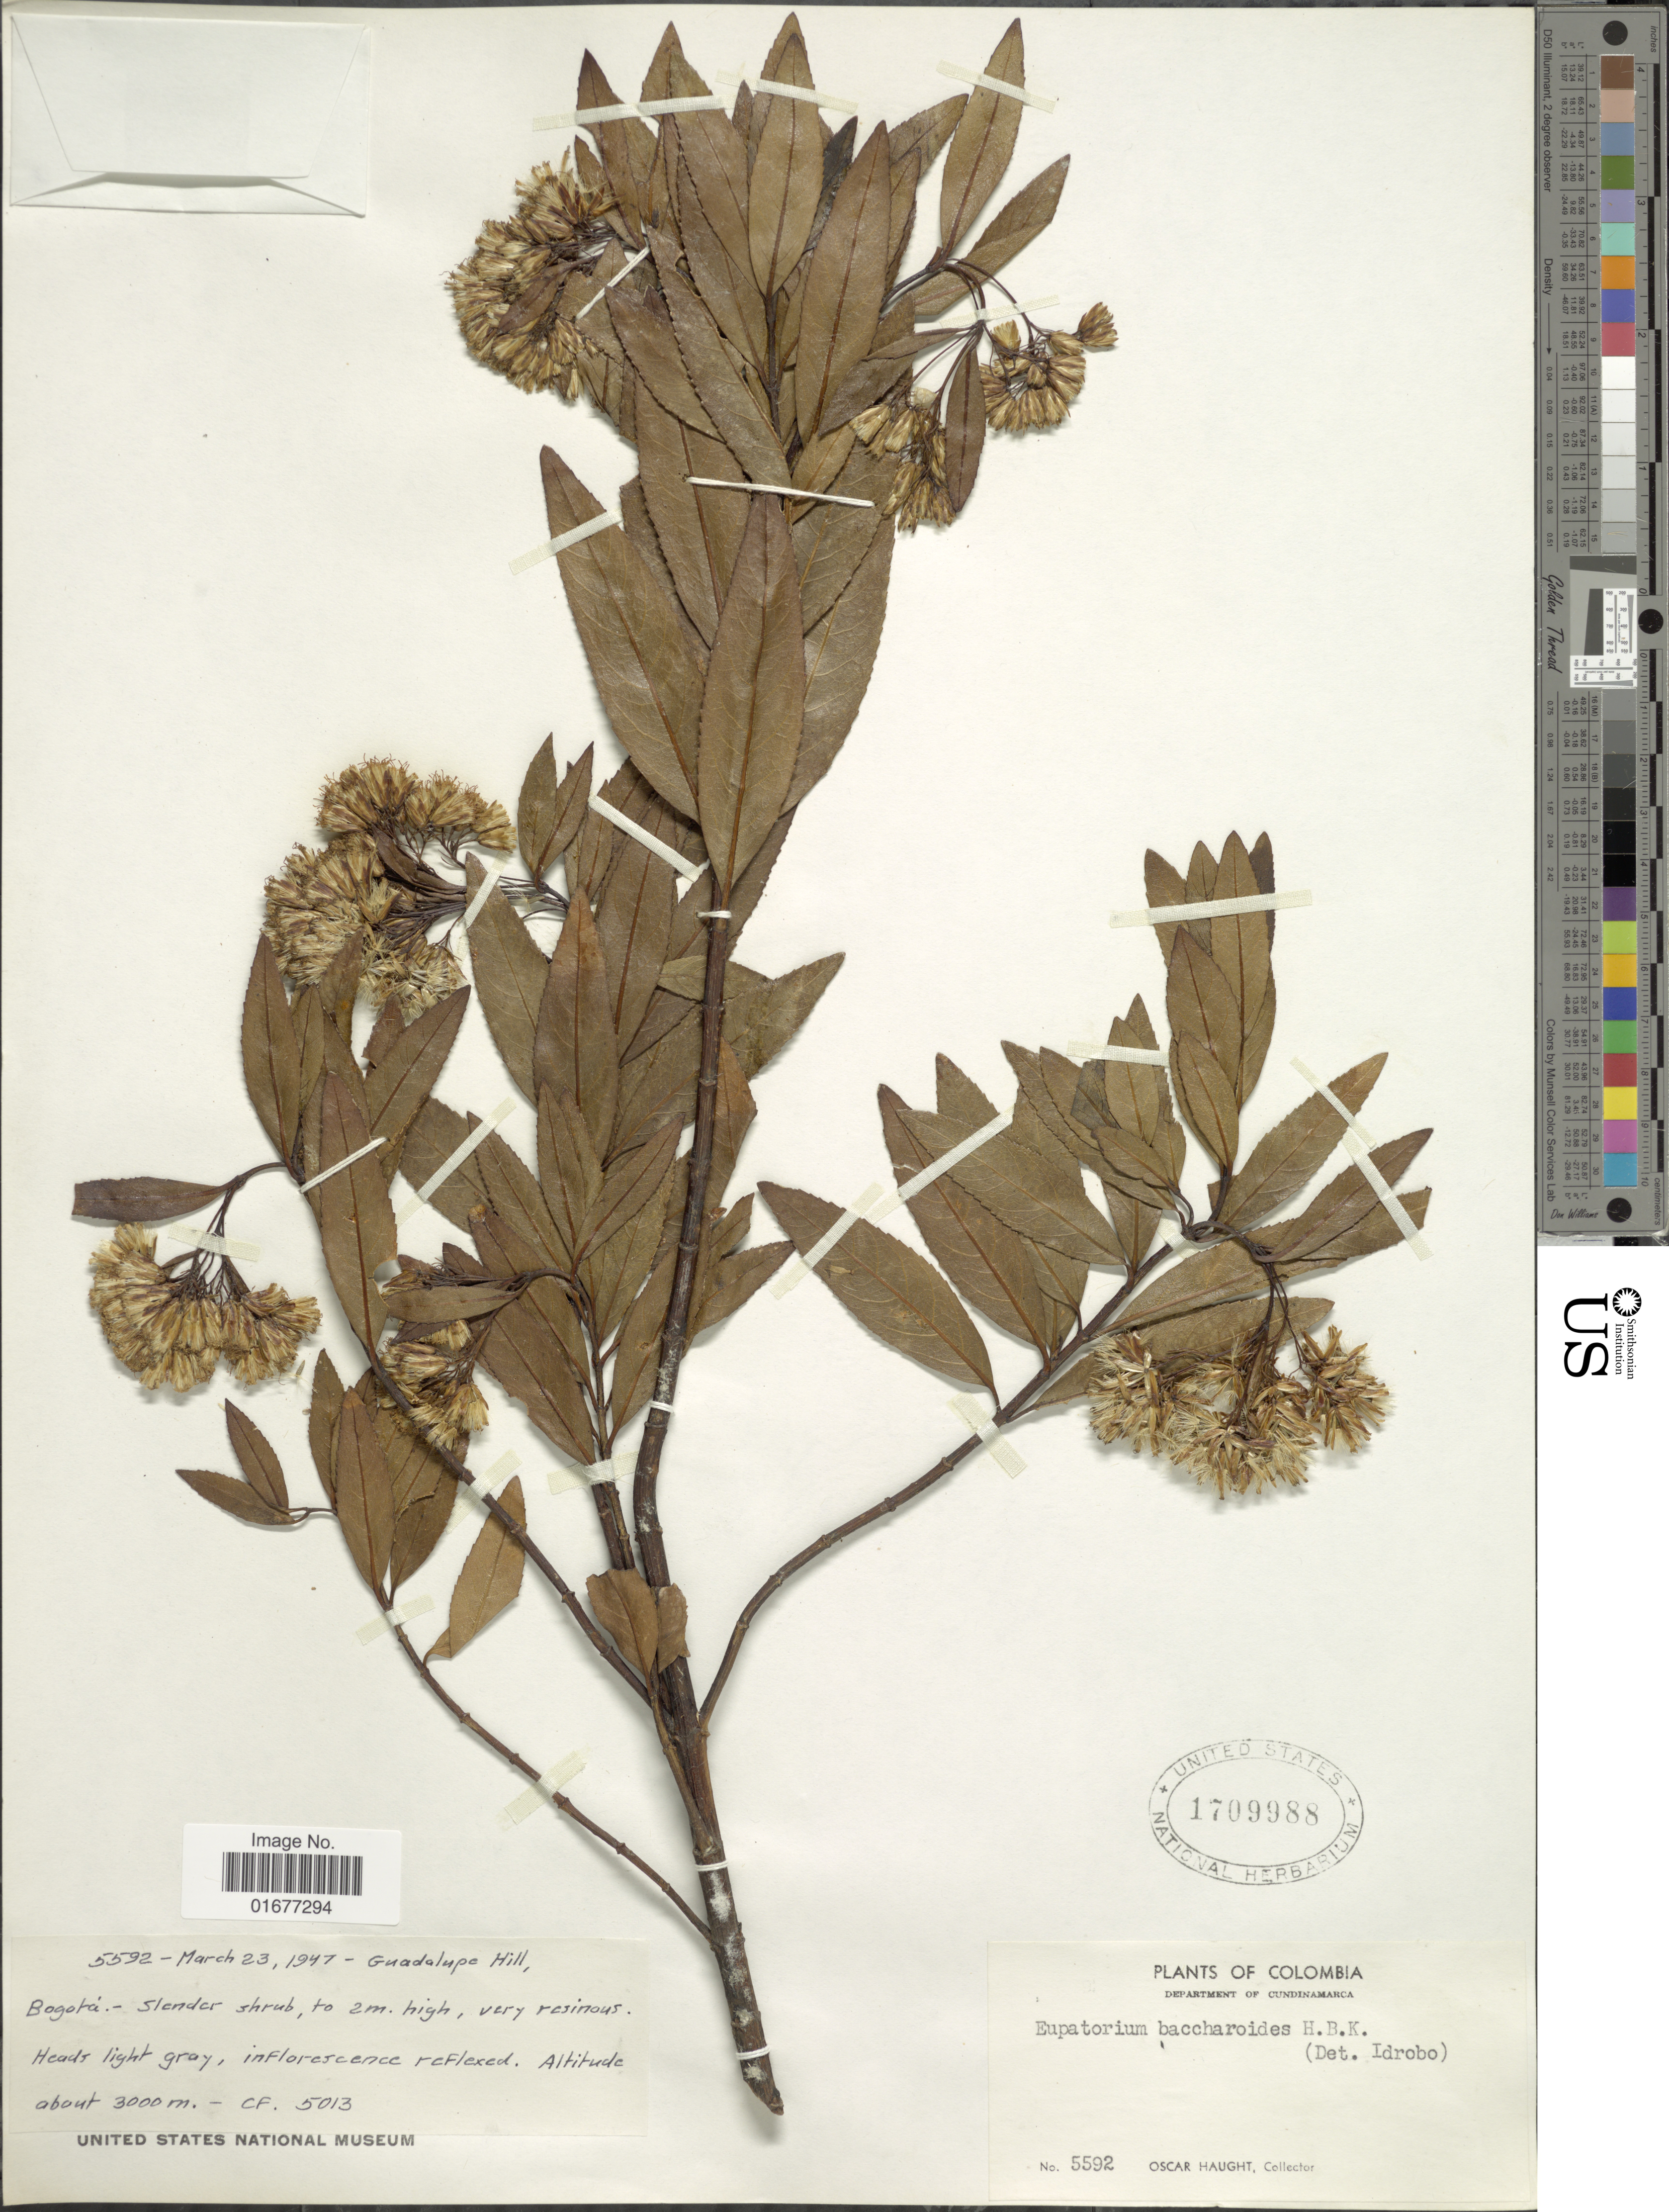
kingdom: Plantae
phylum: Tracheophyta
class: Magnoliopsida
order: Asterales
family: Asteraceae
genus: Ageratina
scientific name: Ageratina baccharoides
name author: (Kunth) R.M. King & H. Rob.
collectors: O. L. Haught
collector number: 5592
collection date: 1947-03-23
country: Colombia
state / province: Cundinamarca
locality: Department of Cundinamarca, Guadalupe Hill, Bogota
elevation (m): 3000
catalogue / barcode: US 1709988